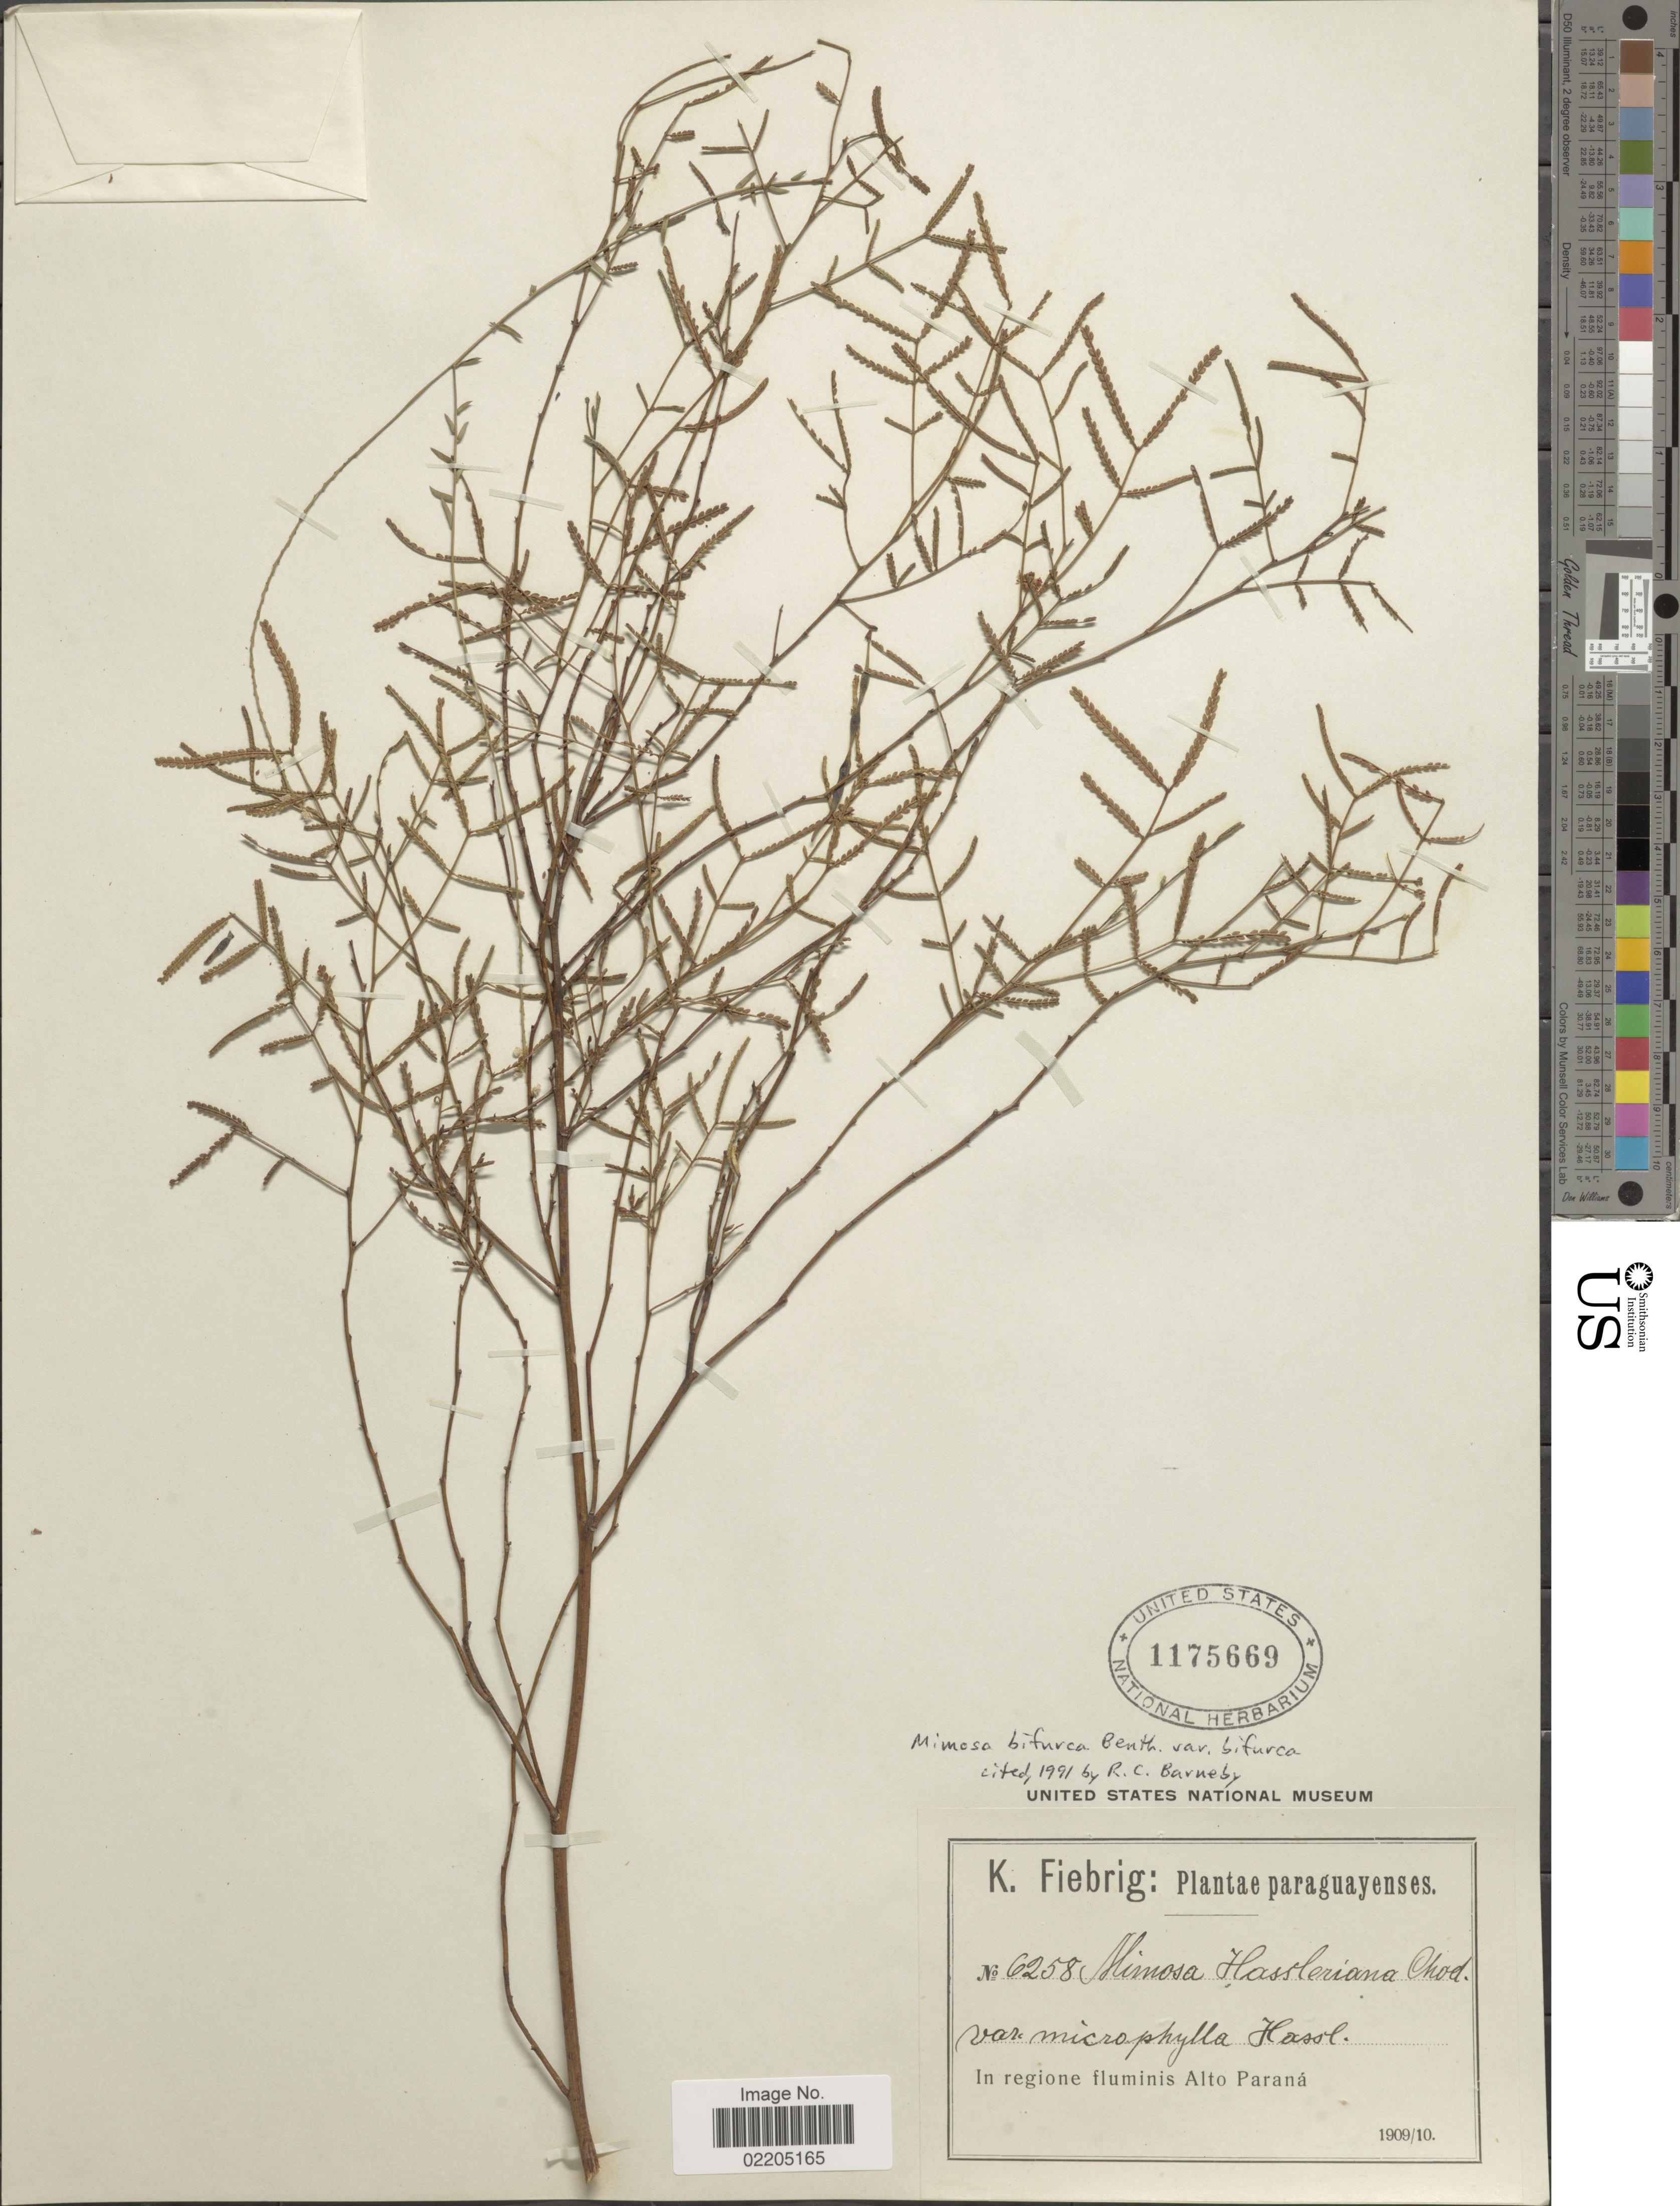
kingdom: Plantae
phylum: Tracheophyta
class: Magnoliopsida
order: Fabales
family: Fabaceae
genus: Mimosa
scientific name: Mimosa bifurca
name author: Benth.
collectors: K. Fiebrig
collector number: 6258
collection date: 1909/1910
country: Paraguay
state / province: Alto Parana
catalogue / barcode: US 1175669